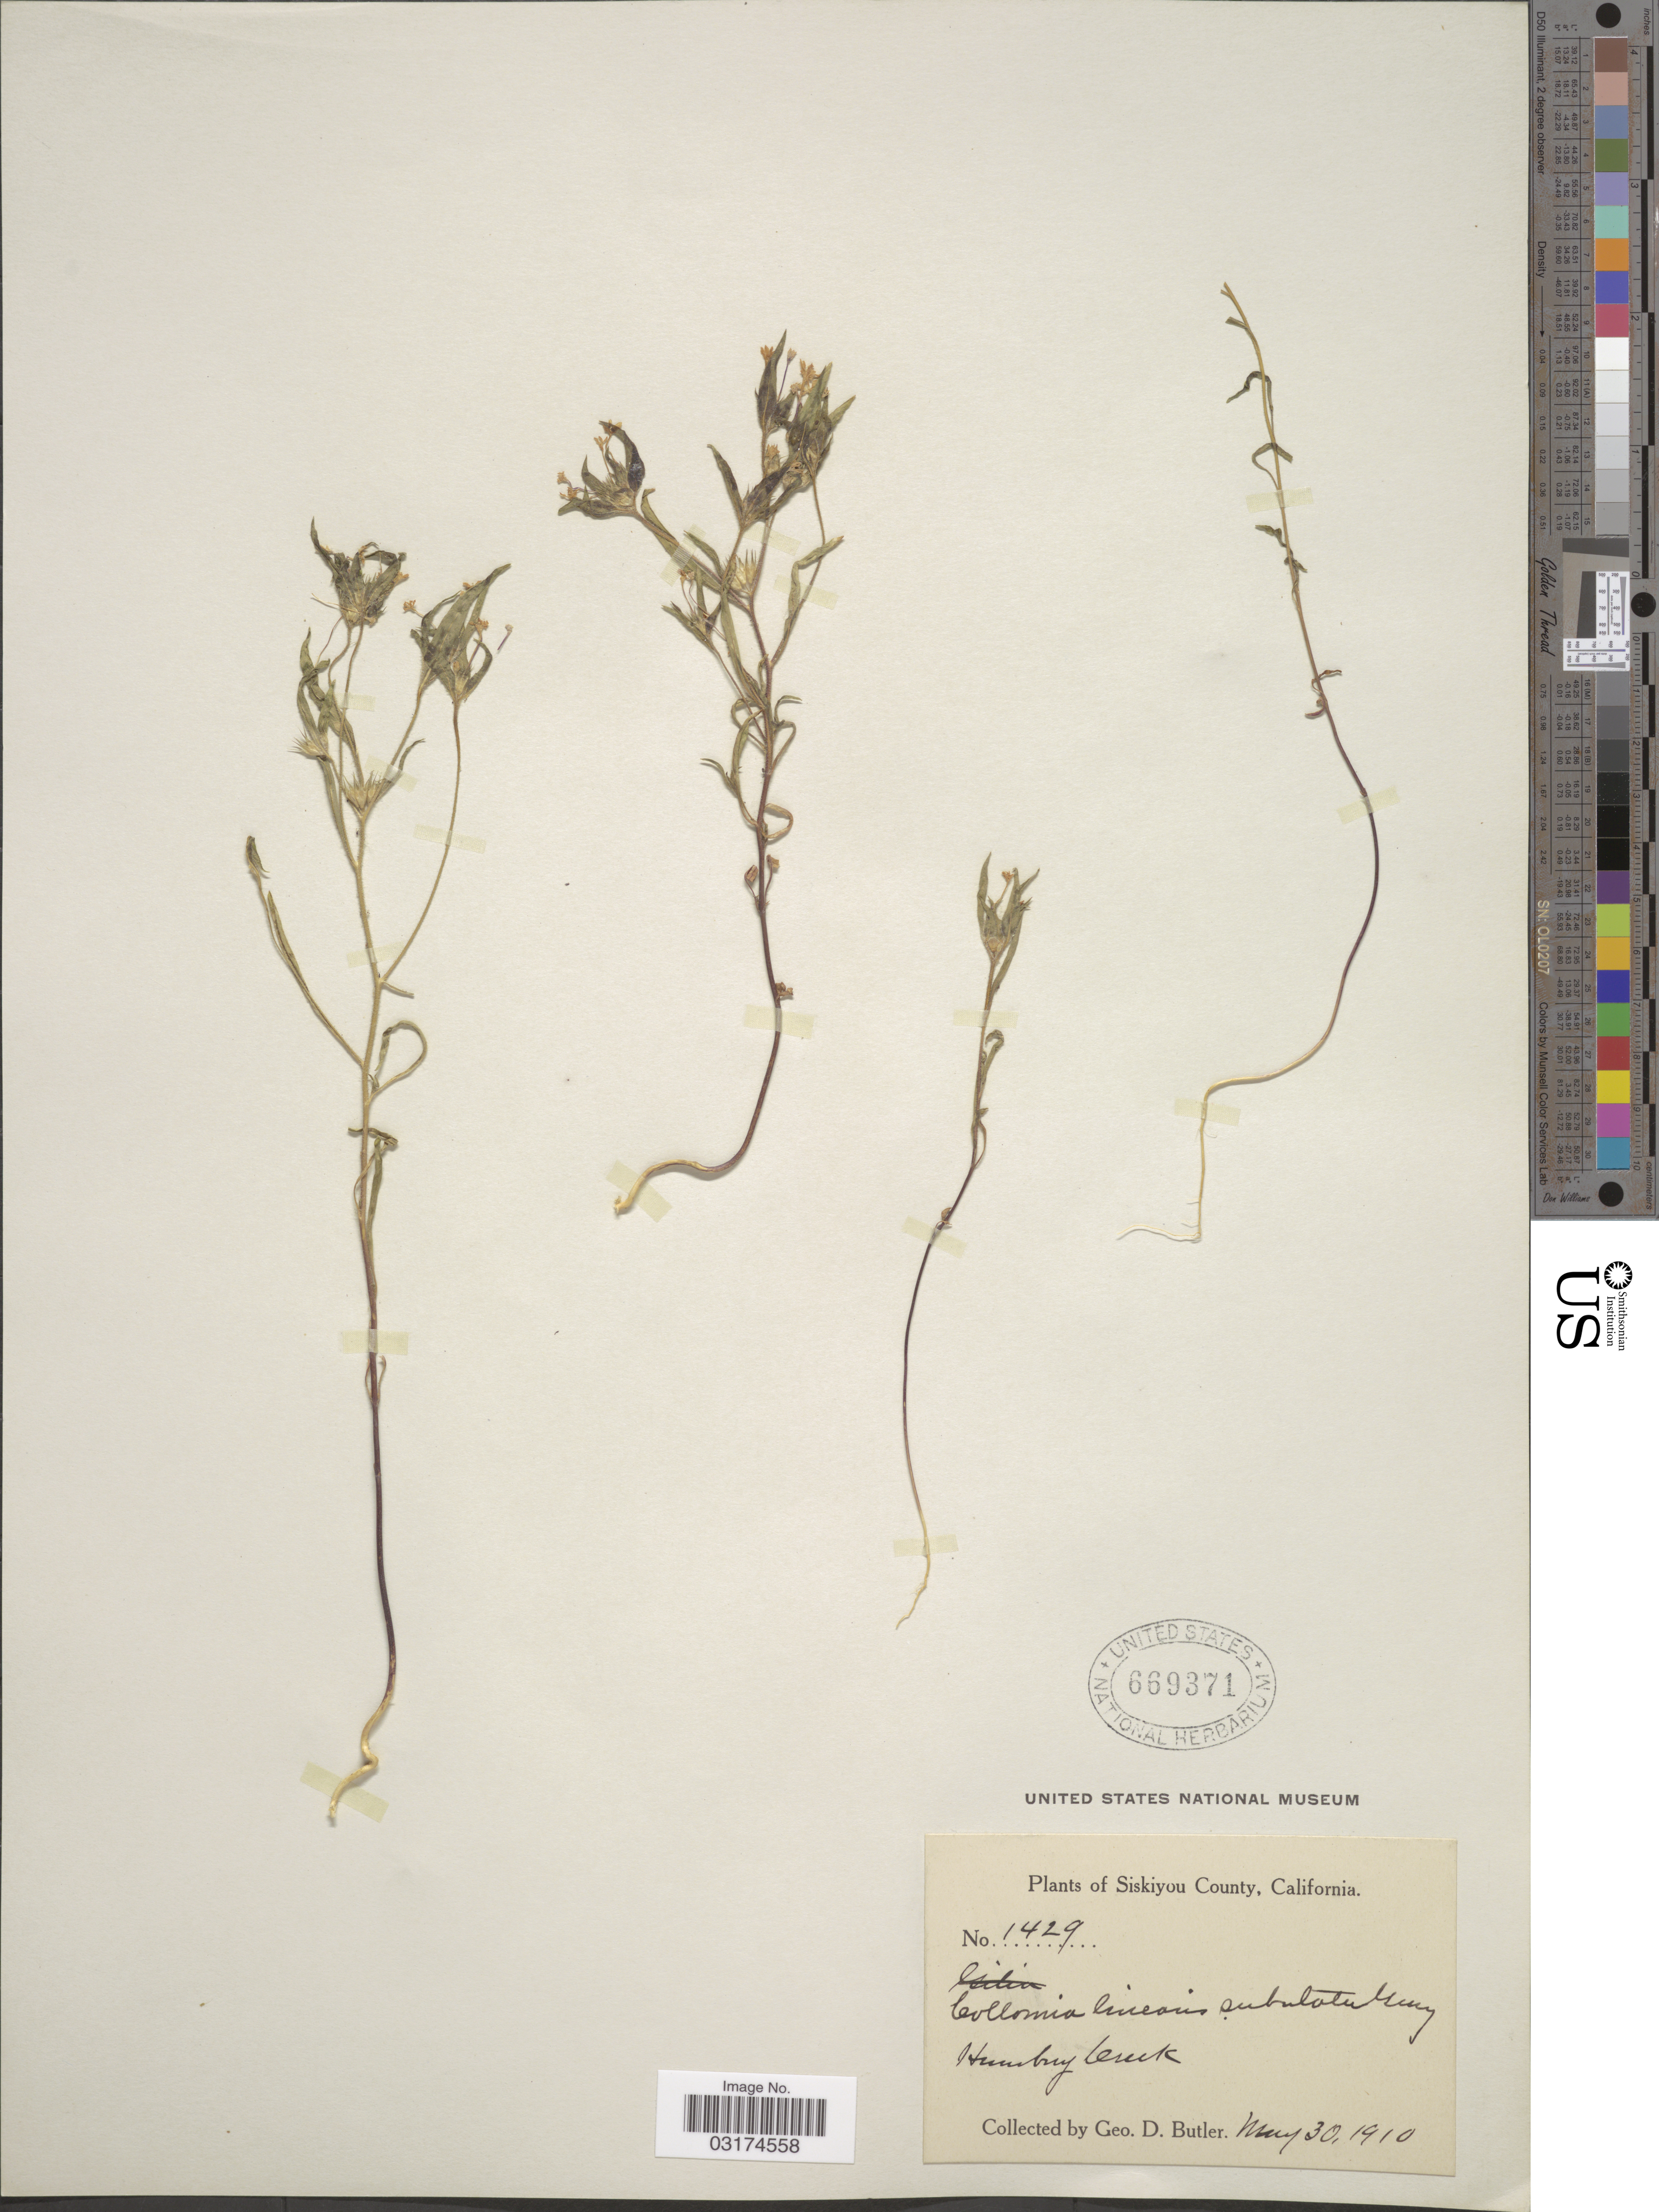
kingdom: Plantae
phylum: Tracheophyta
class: Magnoliopsida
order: Ericales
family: Polemoniaceae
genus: Collomia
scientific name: Collomia linearis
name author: Nutt.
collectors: G. D. Butler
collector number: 1429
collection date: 1910-05-30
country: United States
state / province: California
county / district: Siskiyou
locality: Humbug Creek. Siskiyou County.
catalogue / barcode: US 669371